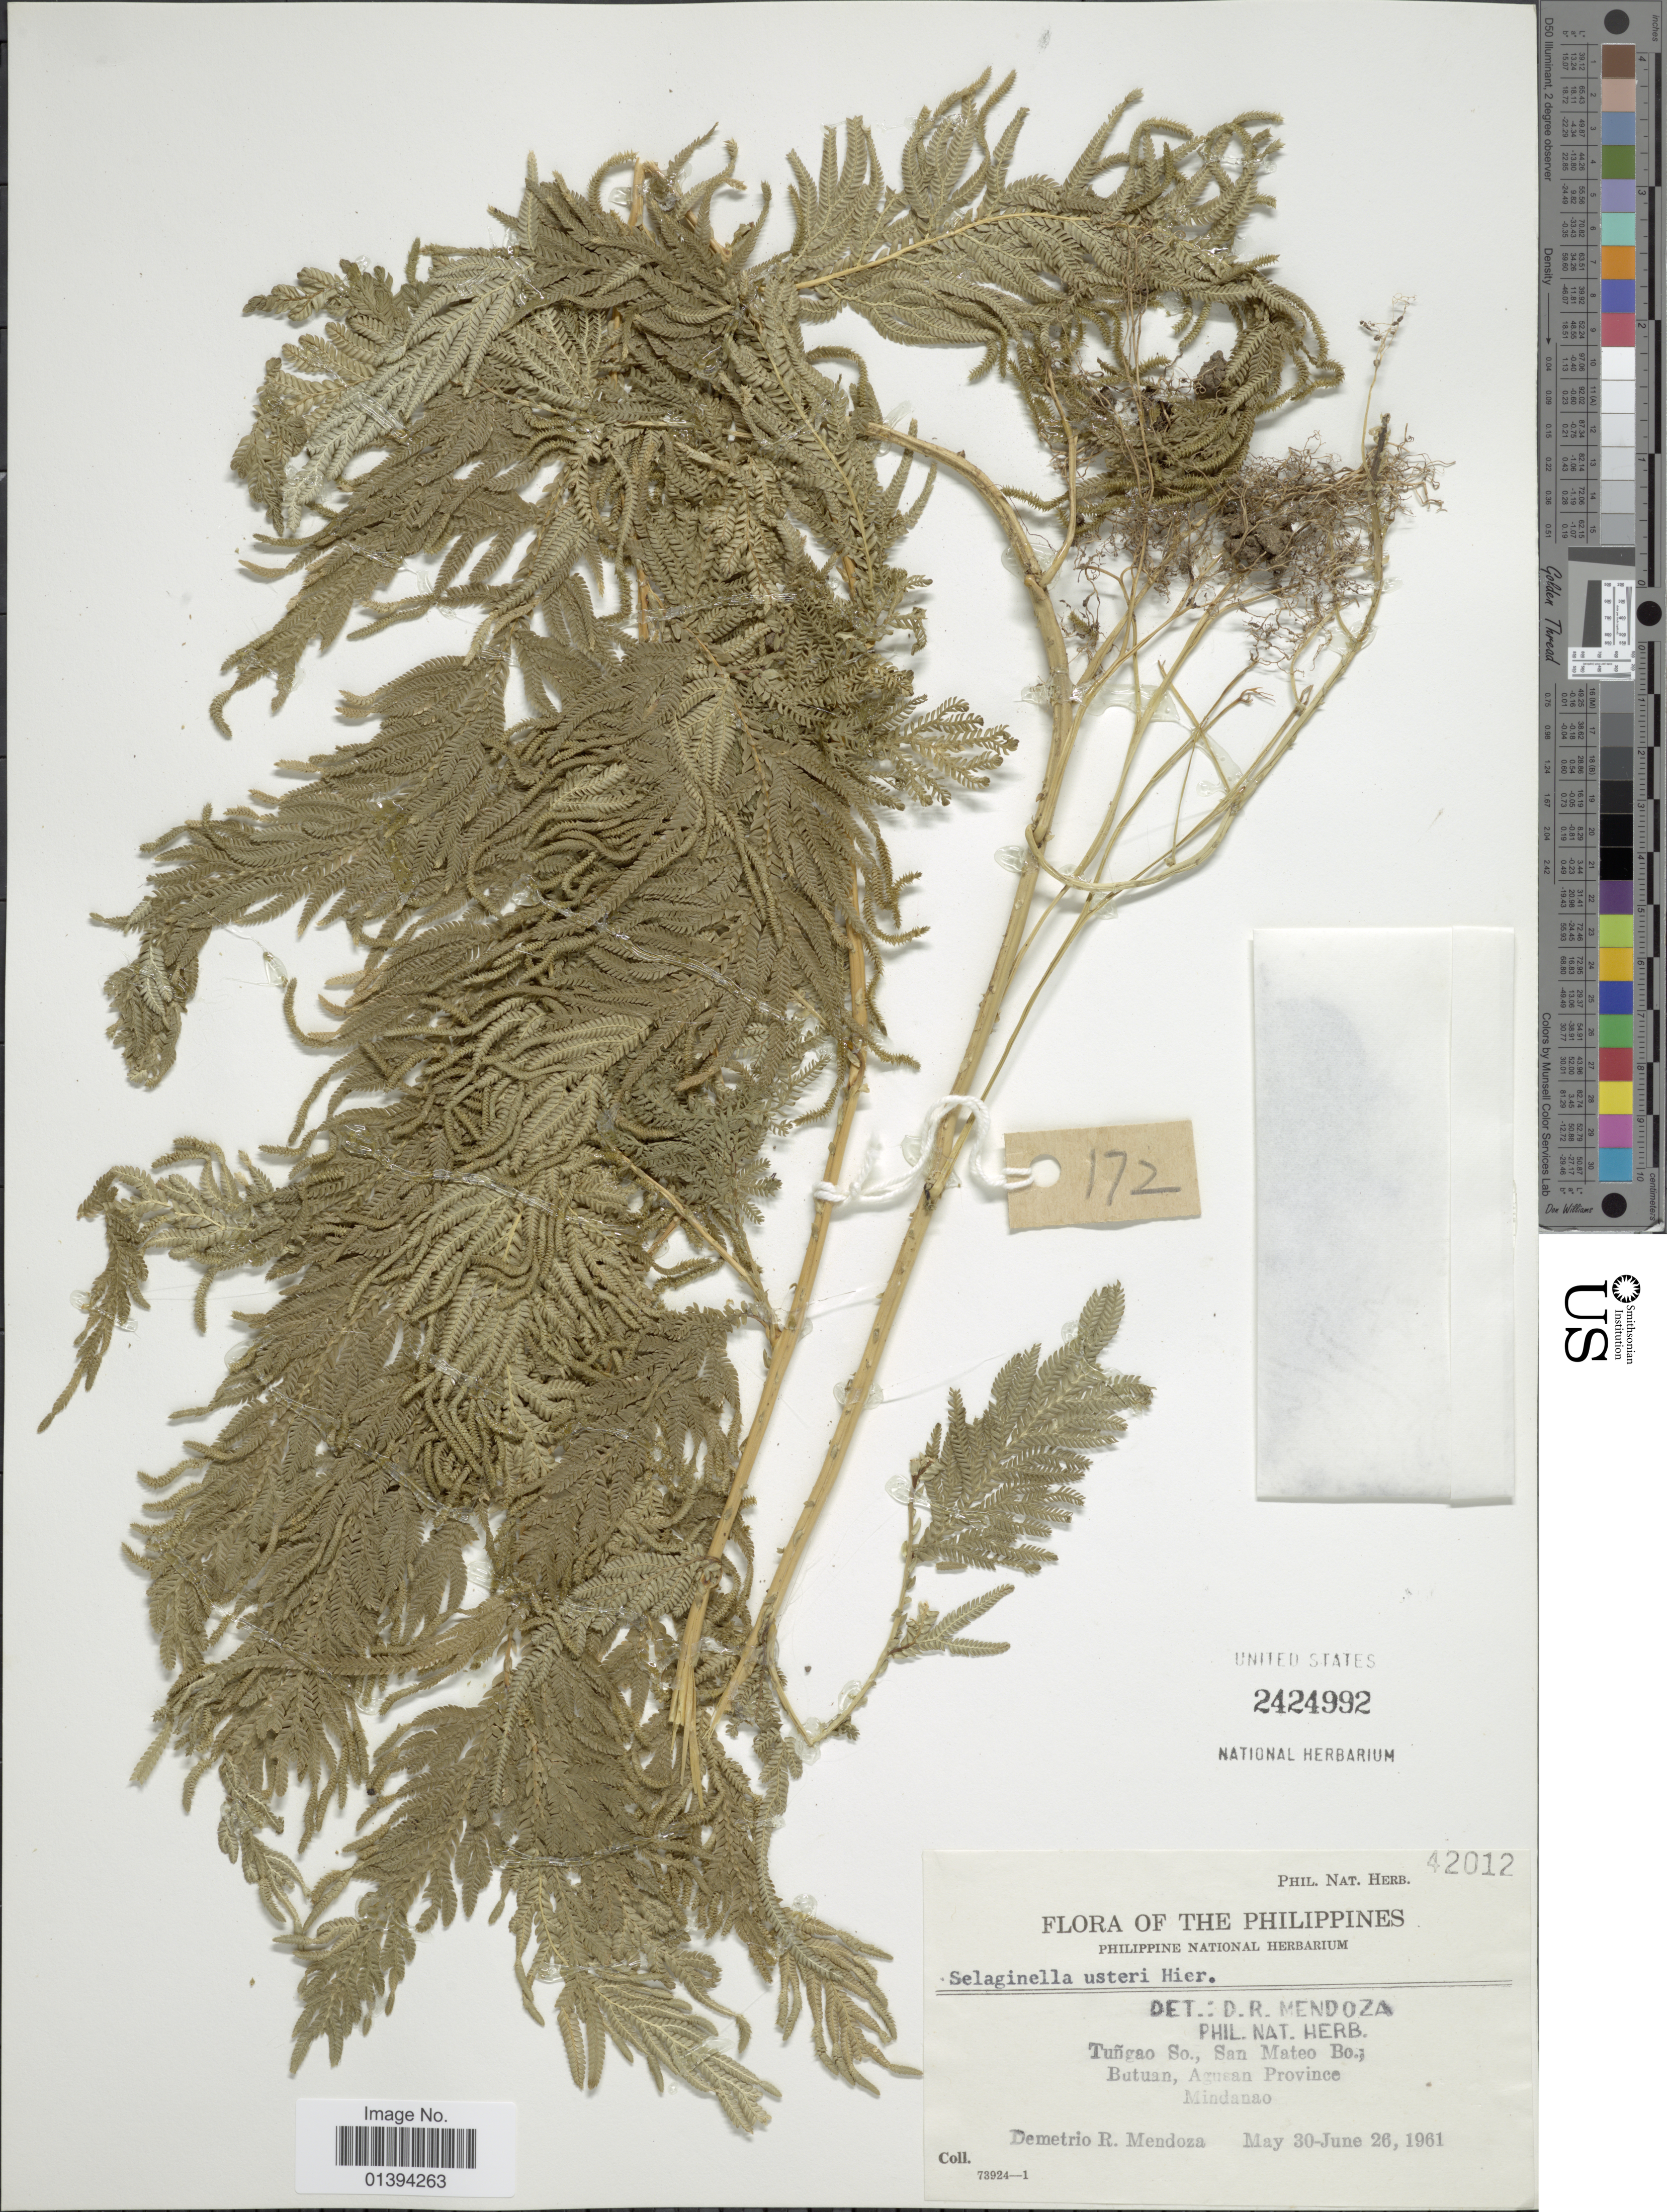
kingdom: Plantae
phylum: Tracheophyta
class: Lycopodiopsida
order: Selaginellales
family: Selaginellaceae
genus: Selaginella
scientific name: Selaginella usterii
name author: Hieron.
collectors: D. Mendoza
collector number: Phil. Nat. Herb. 42012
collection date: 1961-05-30/1961-06-26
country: Philippines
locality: Tungao So., San Mateo Bo., Butuan, Agusan Province, Mindanao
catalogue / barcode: US 2424992